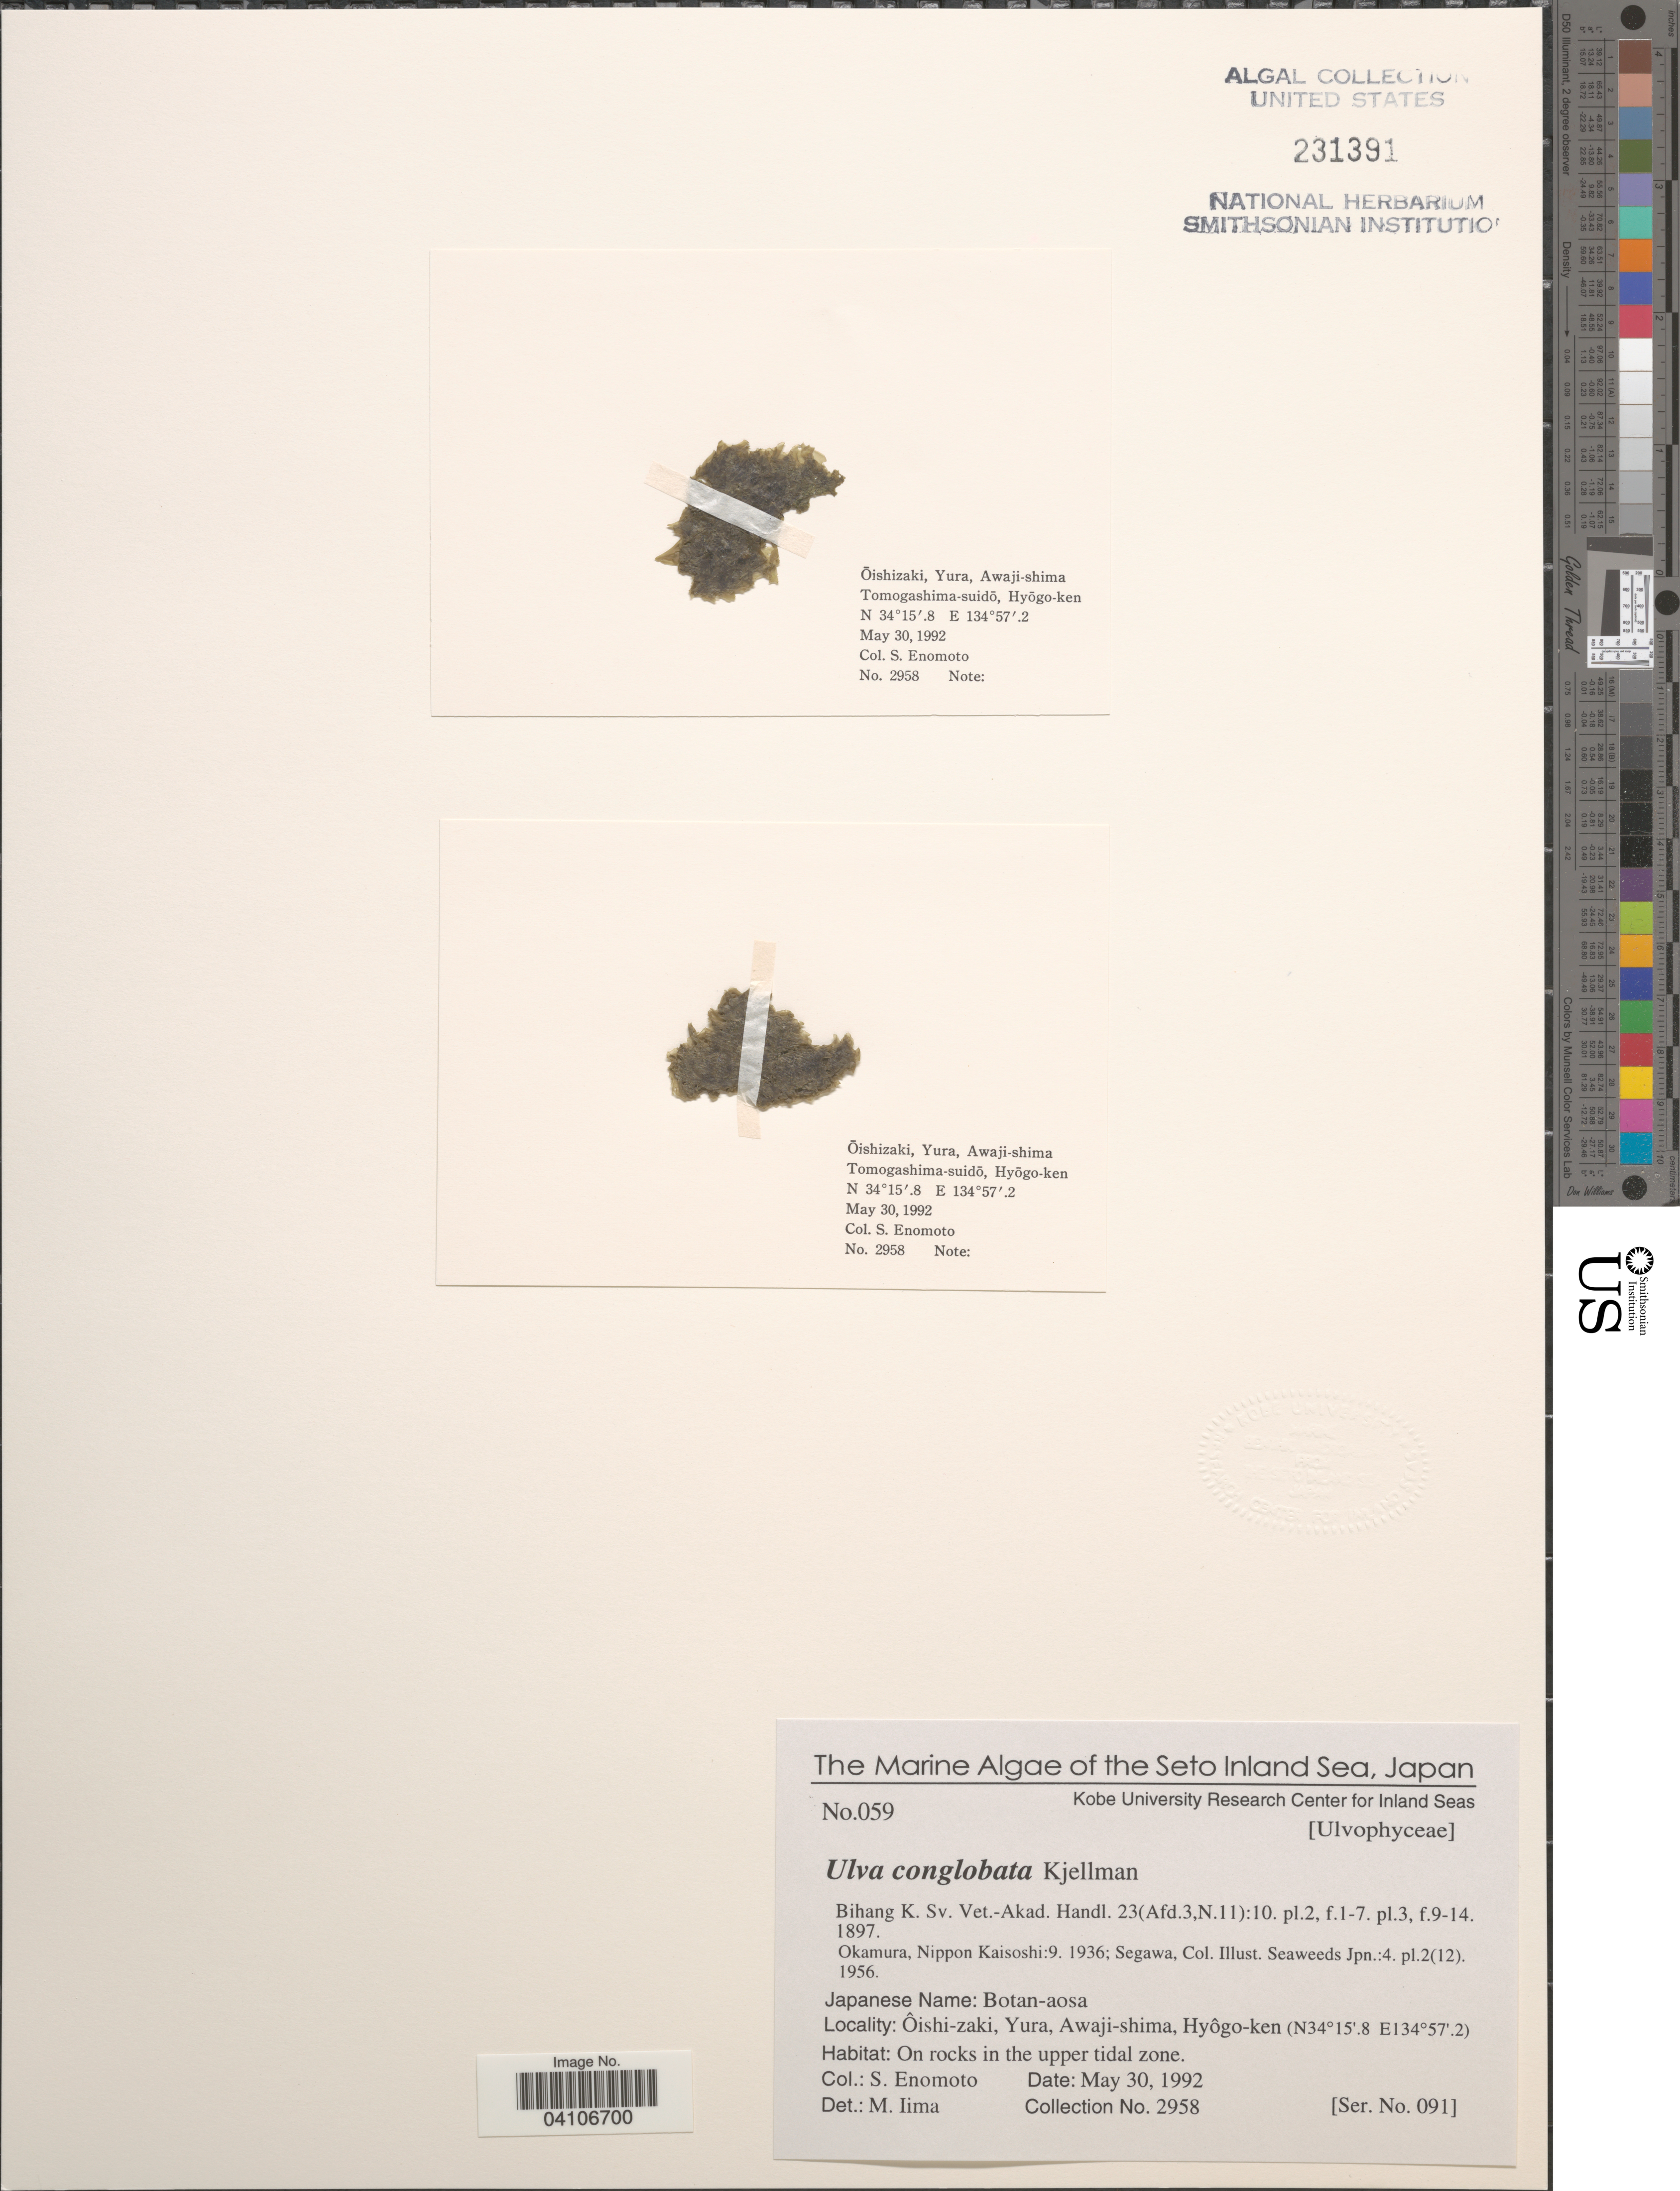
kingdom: Plantae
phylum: Chlorophyta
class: Ulvophyceae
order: Ulvales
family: Ulvaceae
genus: Ulva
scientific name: Ulva conglobata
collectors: S. Enomoto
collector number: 2958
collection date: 1992-05-30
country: Japan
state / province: Hyogo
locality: The Seto Inland Sea. Ôishi-zaki, Yura, Awaji-shima, Hyôgo-ken.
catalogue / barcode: US 231391